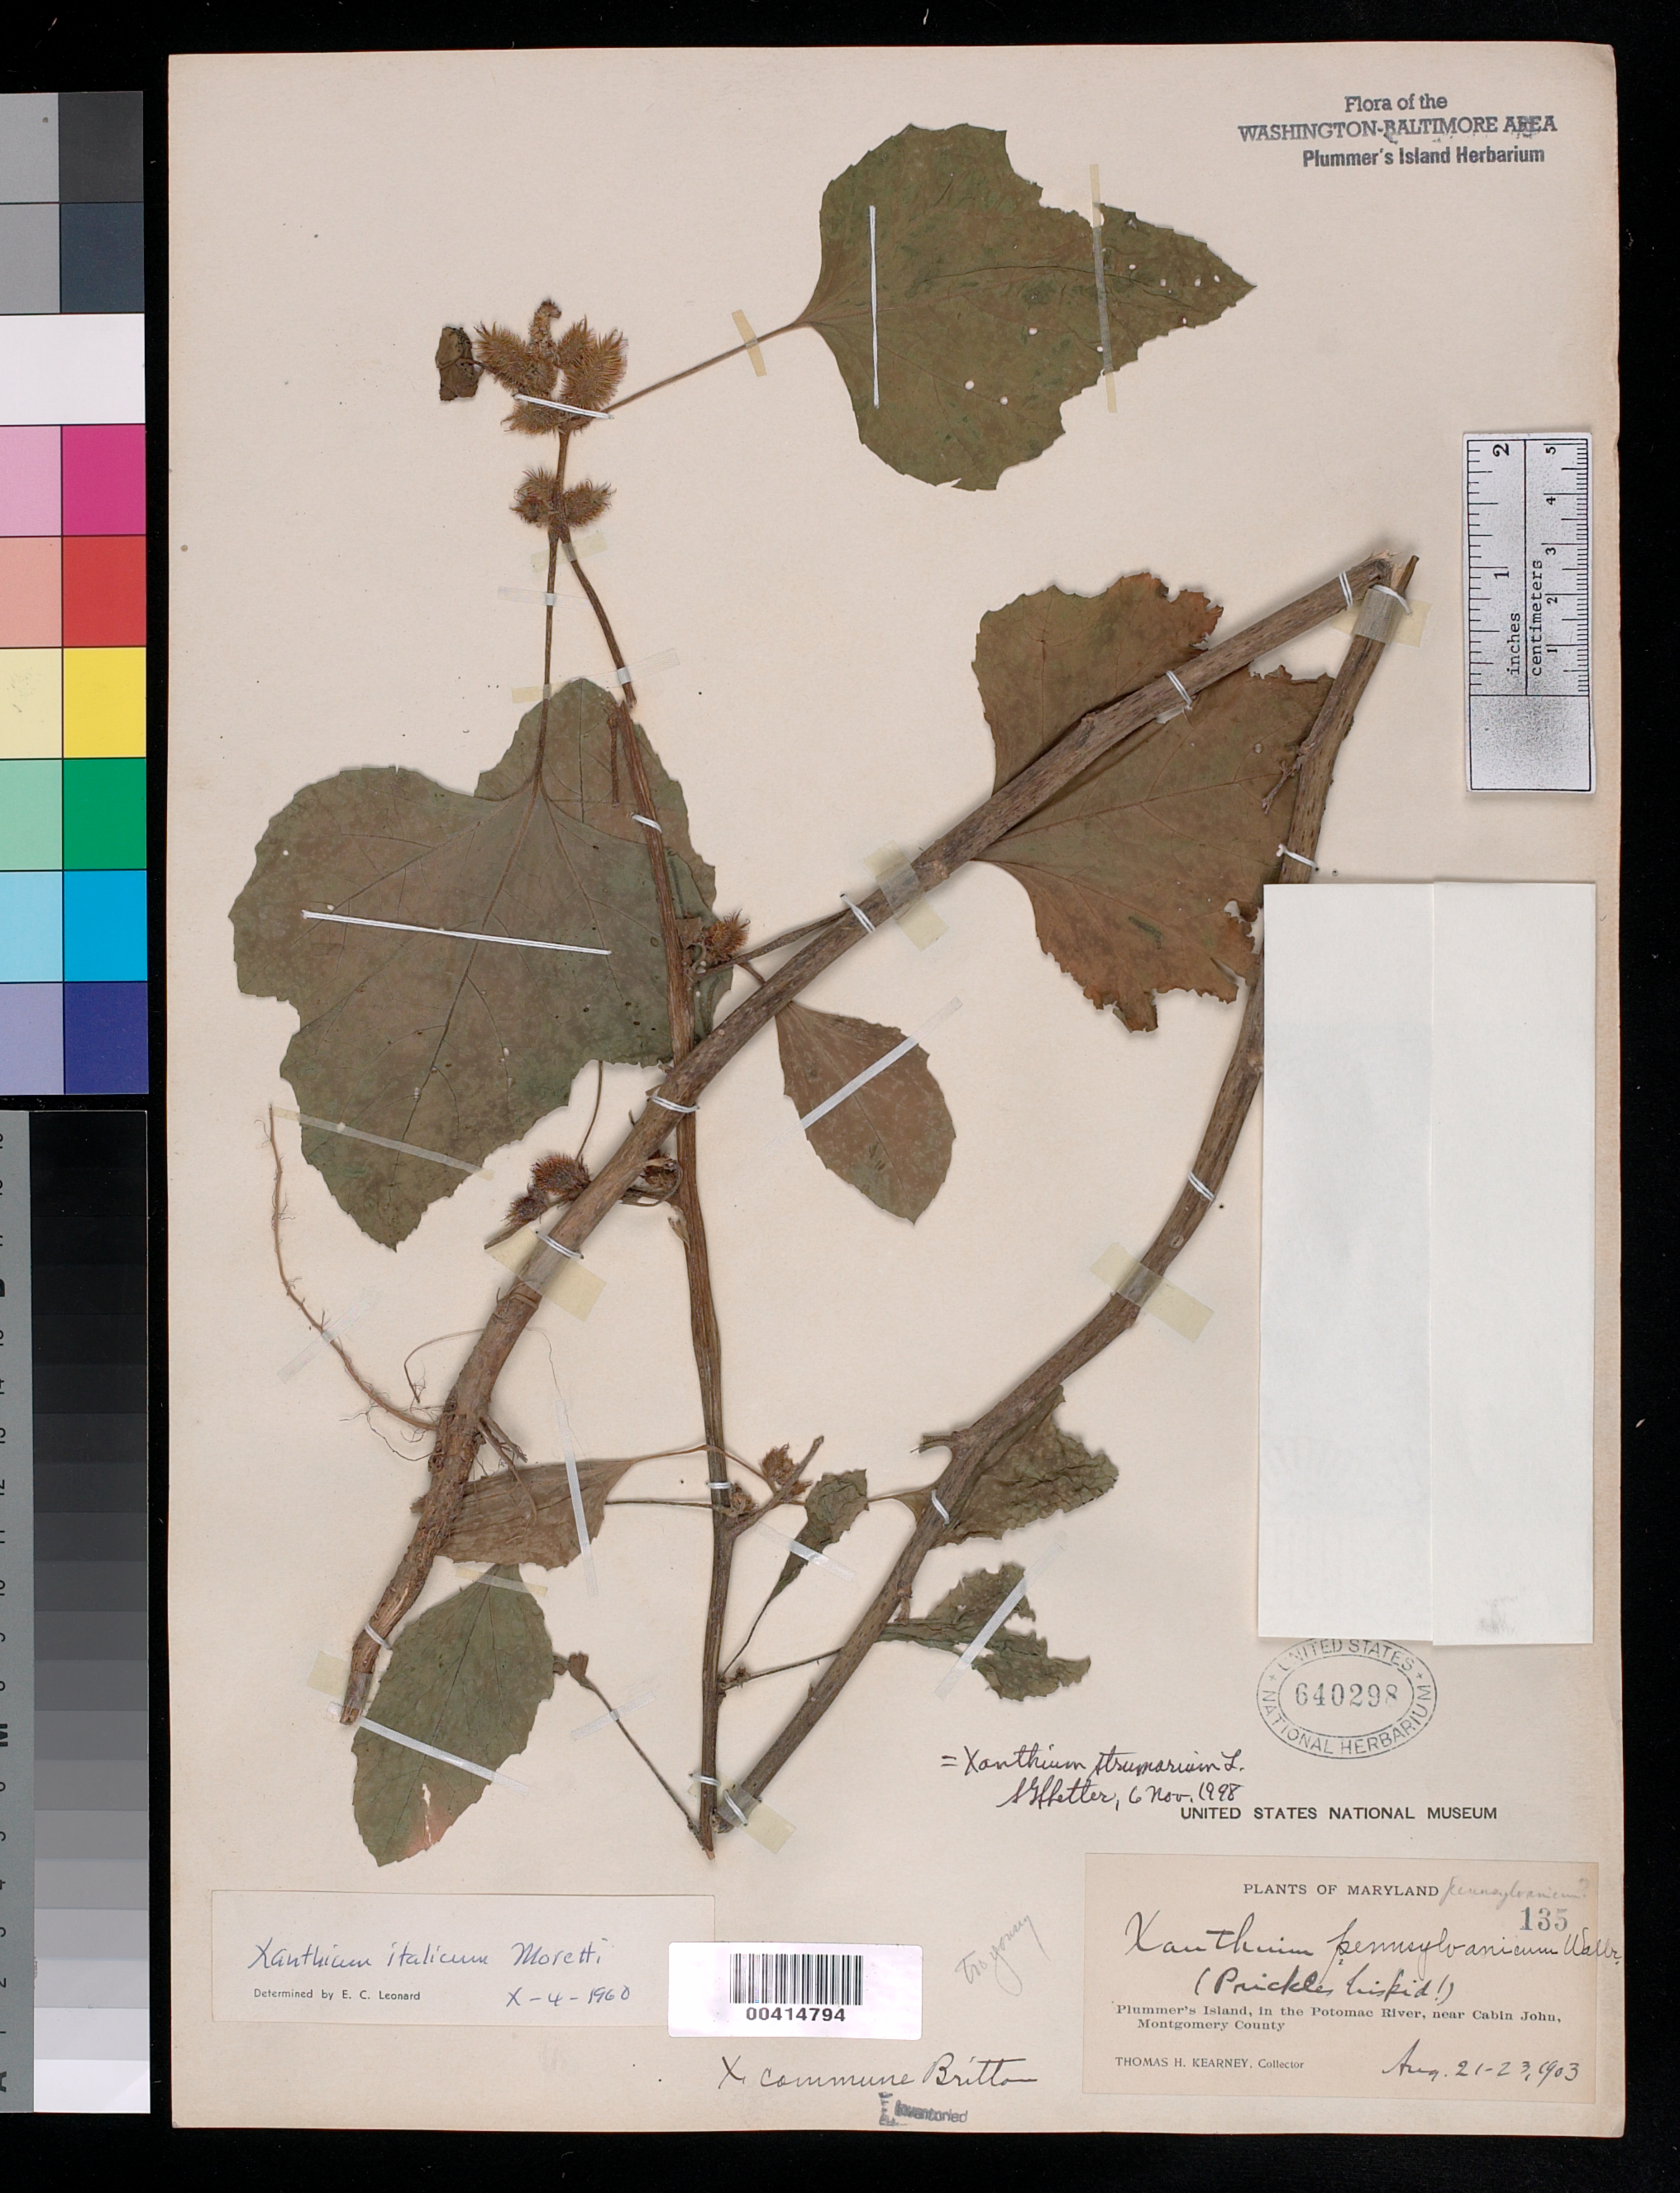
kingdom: Plantae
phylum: Tracheophyta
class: Magnoliopsida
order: Asterales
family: Asteraceae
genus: Xanthium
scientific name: Xanthium strumarium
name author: L.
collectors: T. H. Kearney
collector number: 135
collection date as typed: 21 Aug 1903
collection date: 1903-08-21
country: United States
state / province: Maryland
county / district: Montgomery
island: Plummers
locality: Plummer's Island Plummers Island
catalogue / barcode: US 640298